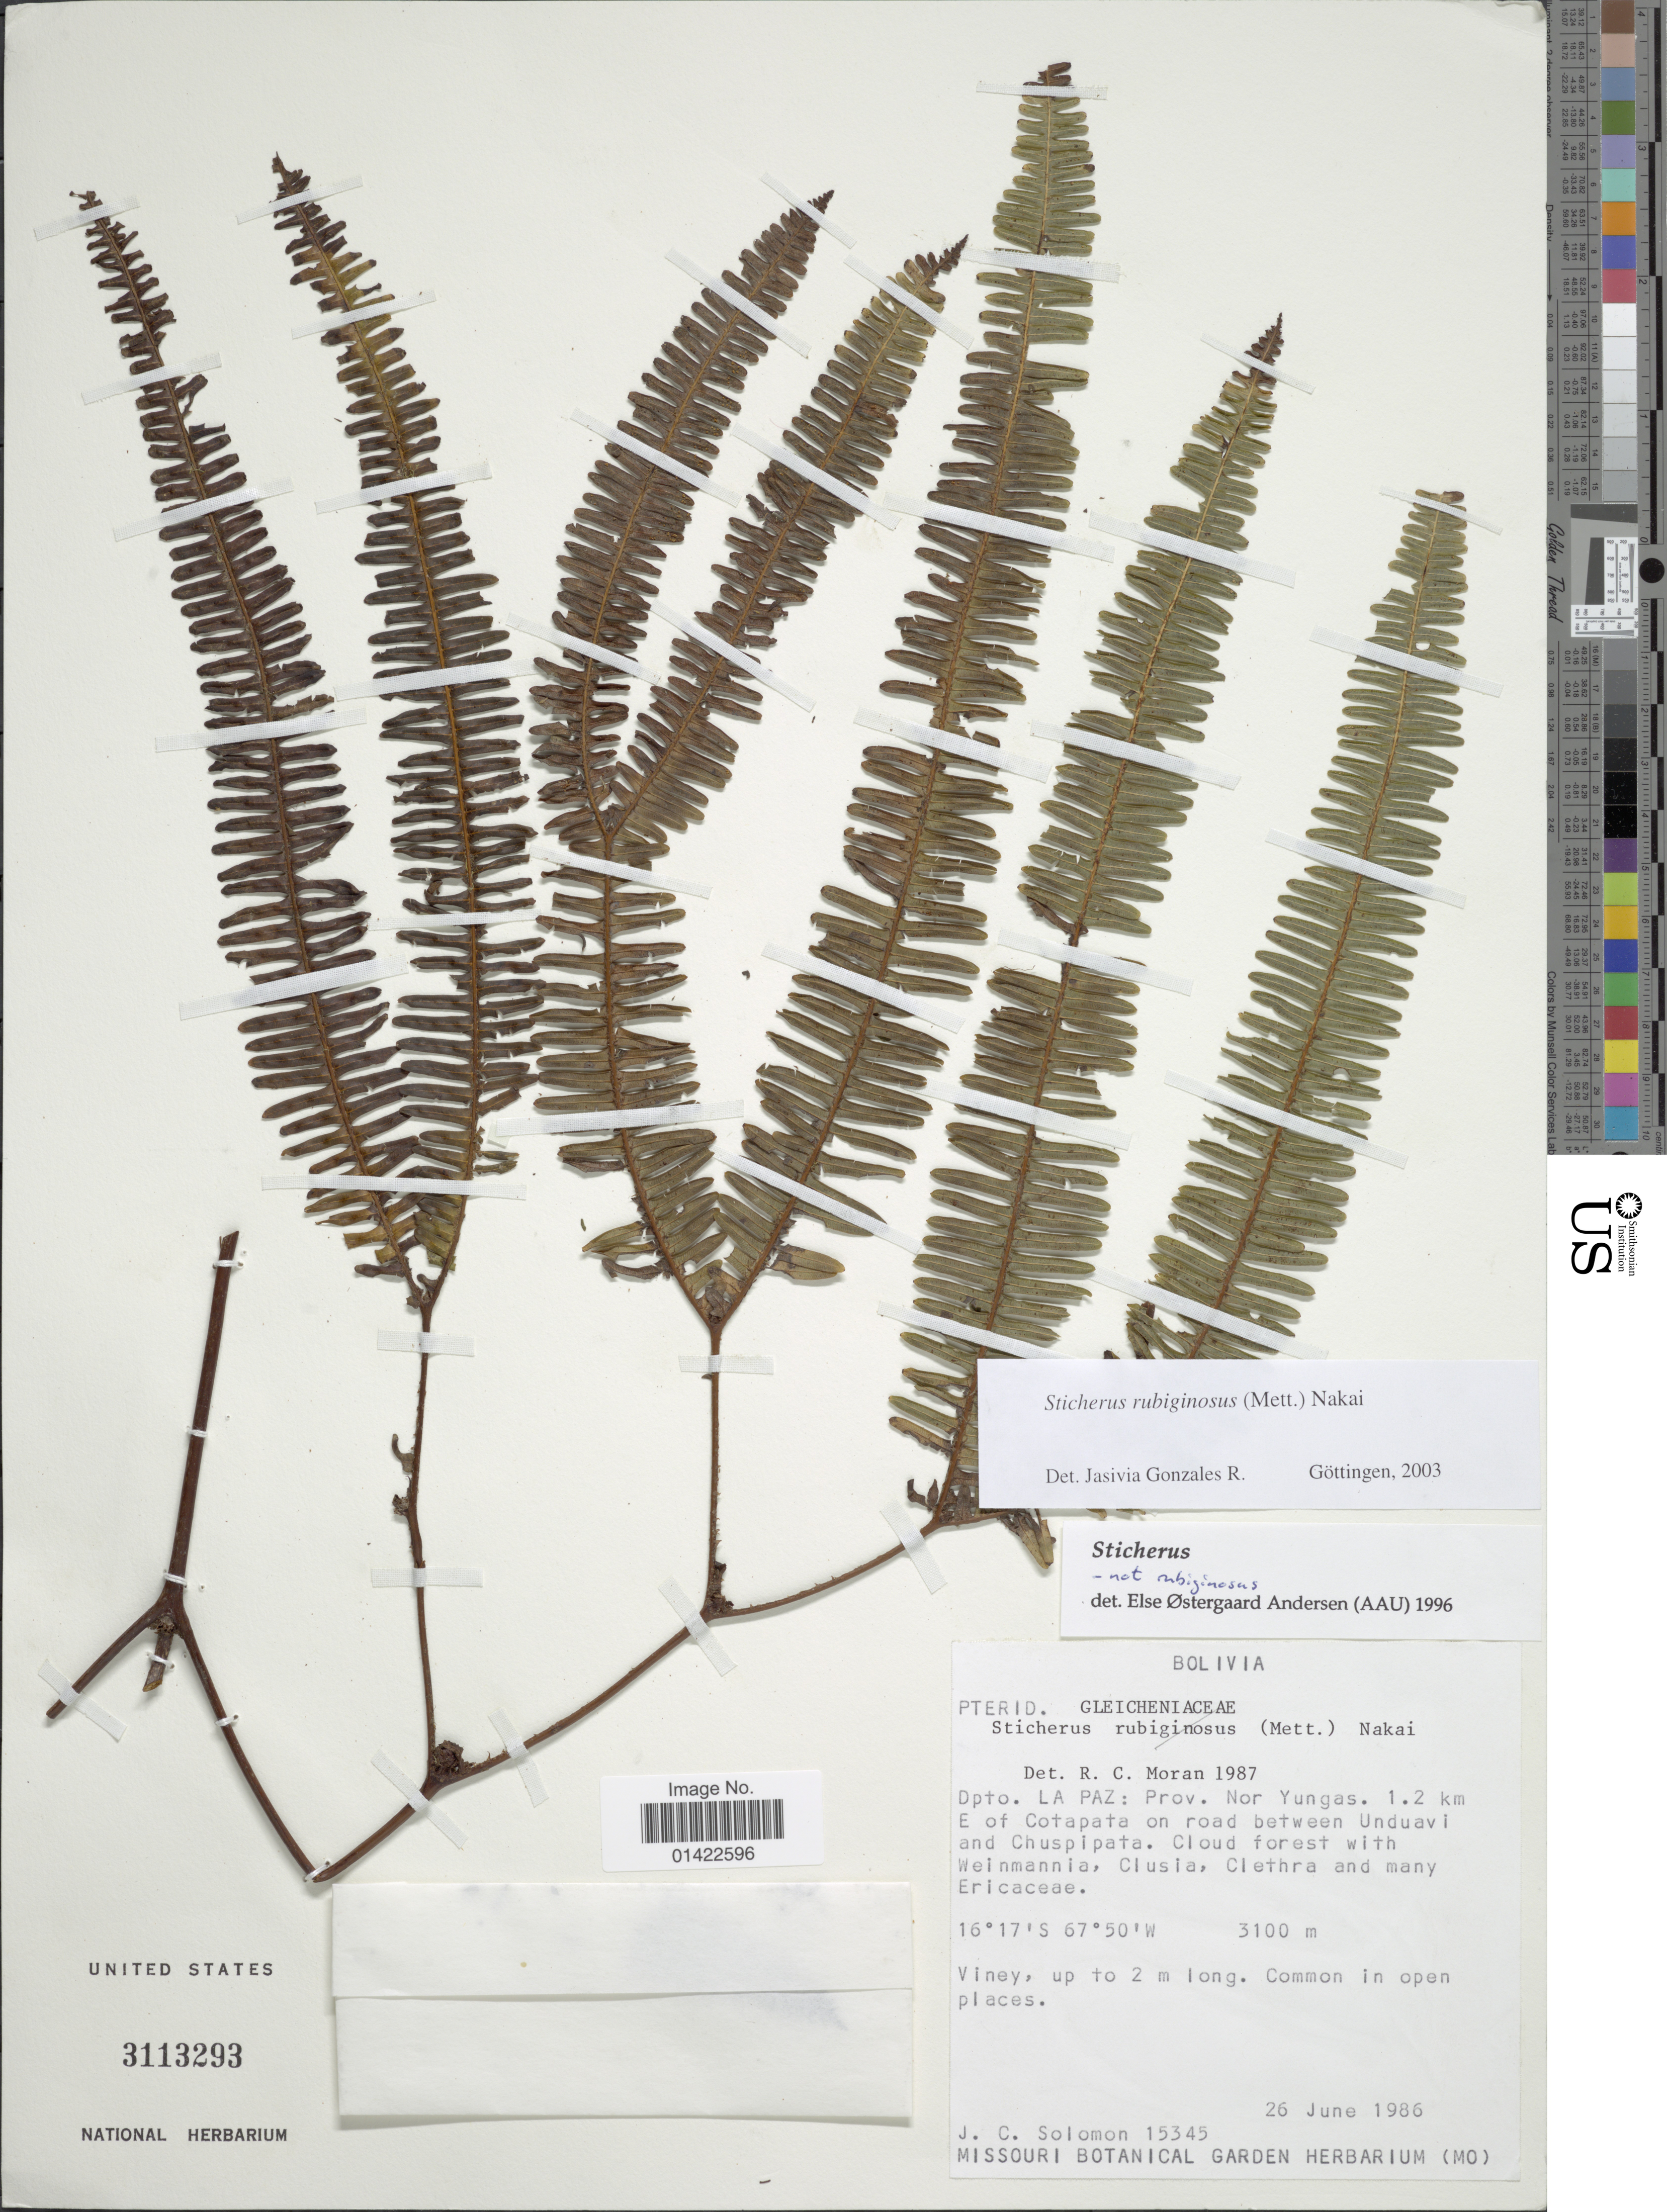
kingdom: Plantae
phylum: Tracheophyta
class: Polypodiopsida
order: Gleicheniales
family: Gleicheniaceae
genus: Sticherus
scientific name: Sticherus rubiginosus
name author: (Mett.) Nakai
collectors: J. C. Solomon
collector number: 15345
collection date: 1986-06-26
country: Bolivia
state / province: La Paz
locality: Prov. Nor Yungas. 1.2 km E of Cotapata on road between Unduavi and Chuspipata.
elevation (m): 3100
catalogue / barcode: US 3113293